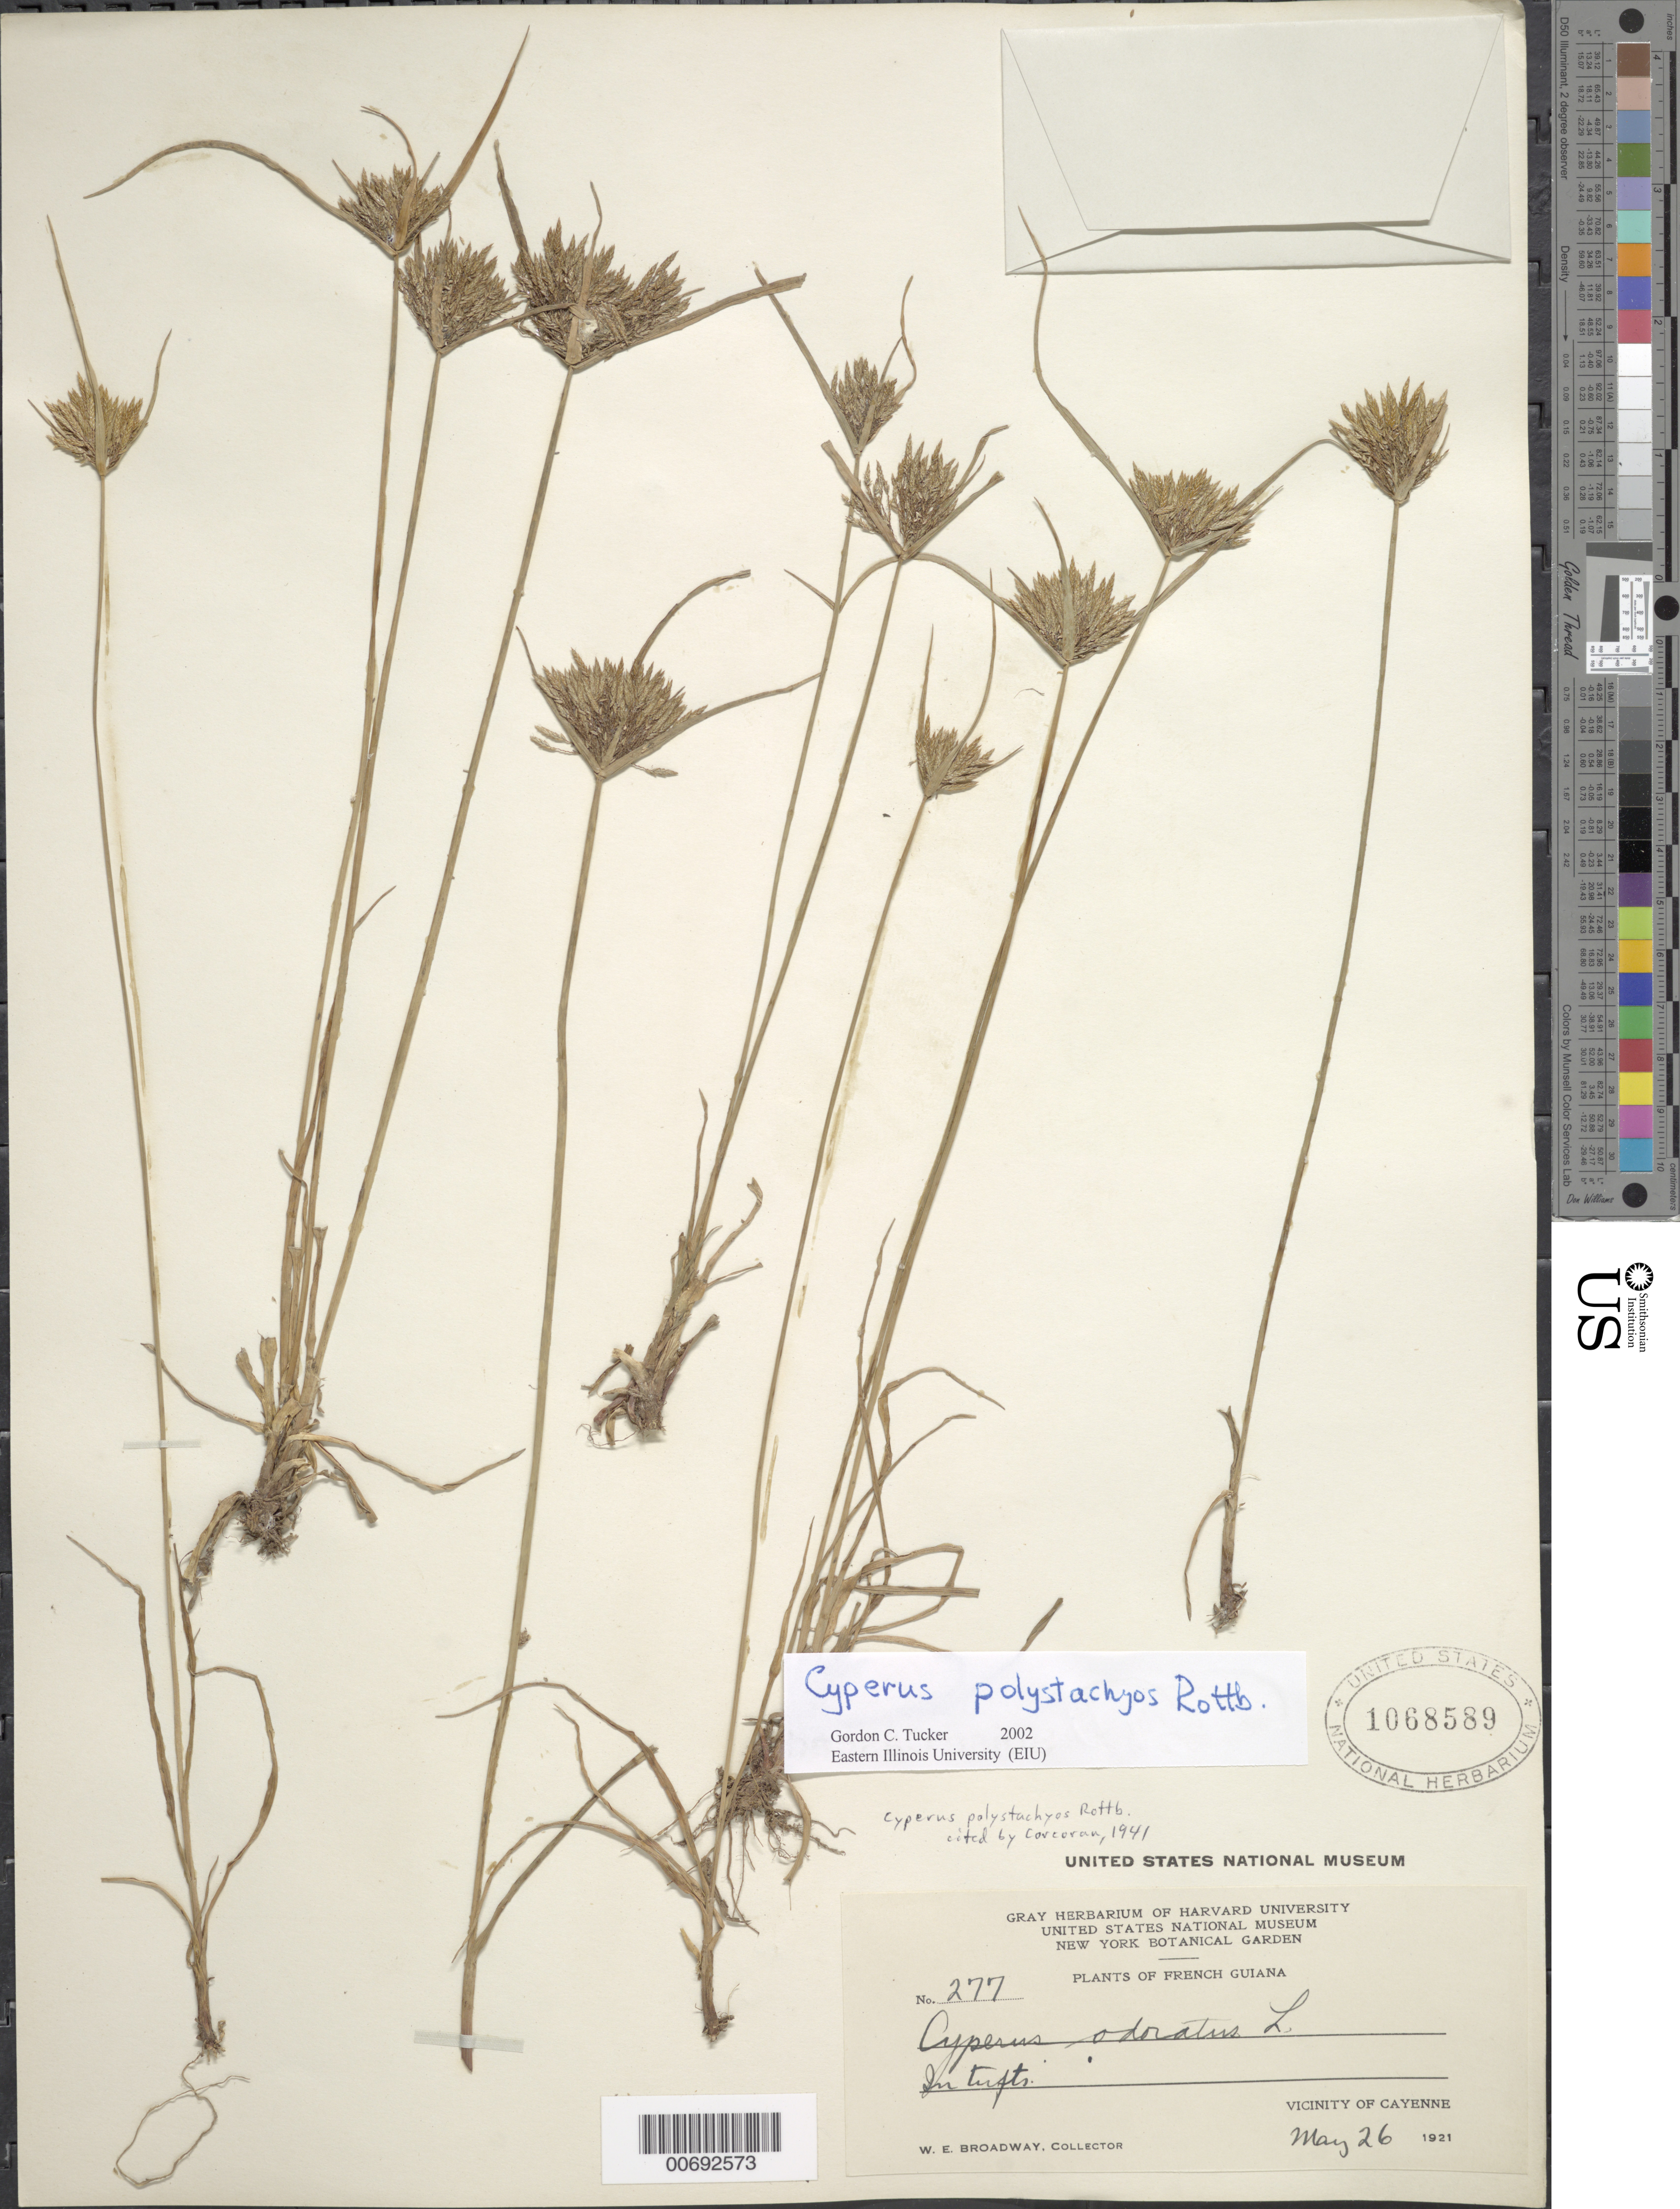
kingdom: Plantae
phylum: Tracheophyta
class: Liliopsida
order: Poales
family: Cyperaceae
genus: Cyperus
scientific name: Cyperus polystachyos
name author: Rottb.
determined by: Tucker, G. C.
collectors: W. E. Broadway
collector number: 277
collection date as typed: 26-May-21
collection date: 1921-05-26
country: French Guiana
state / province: Cayenne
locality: Cayenne, vic.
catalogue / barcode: US 1068589